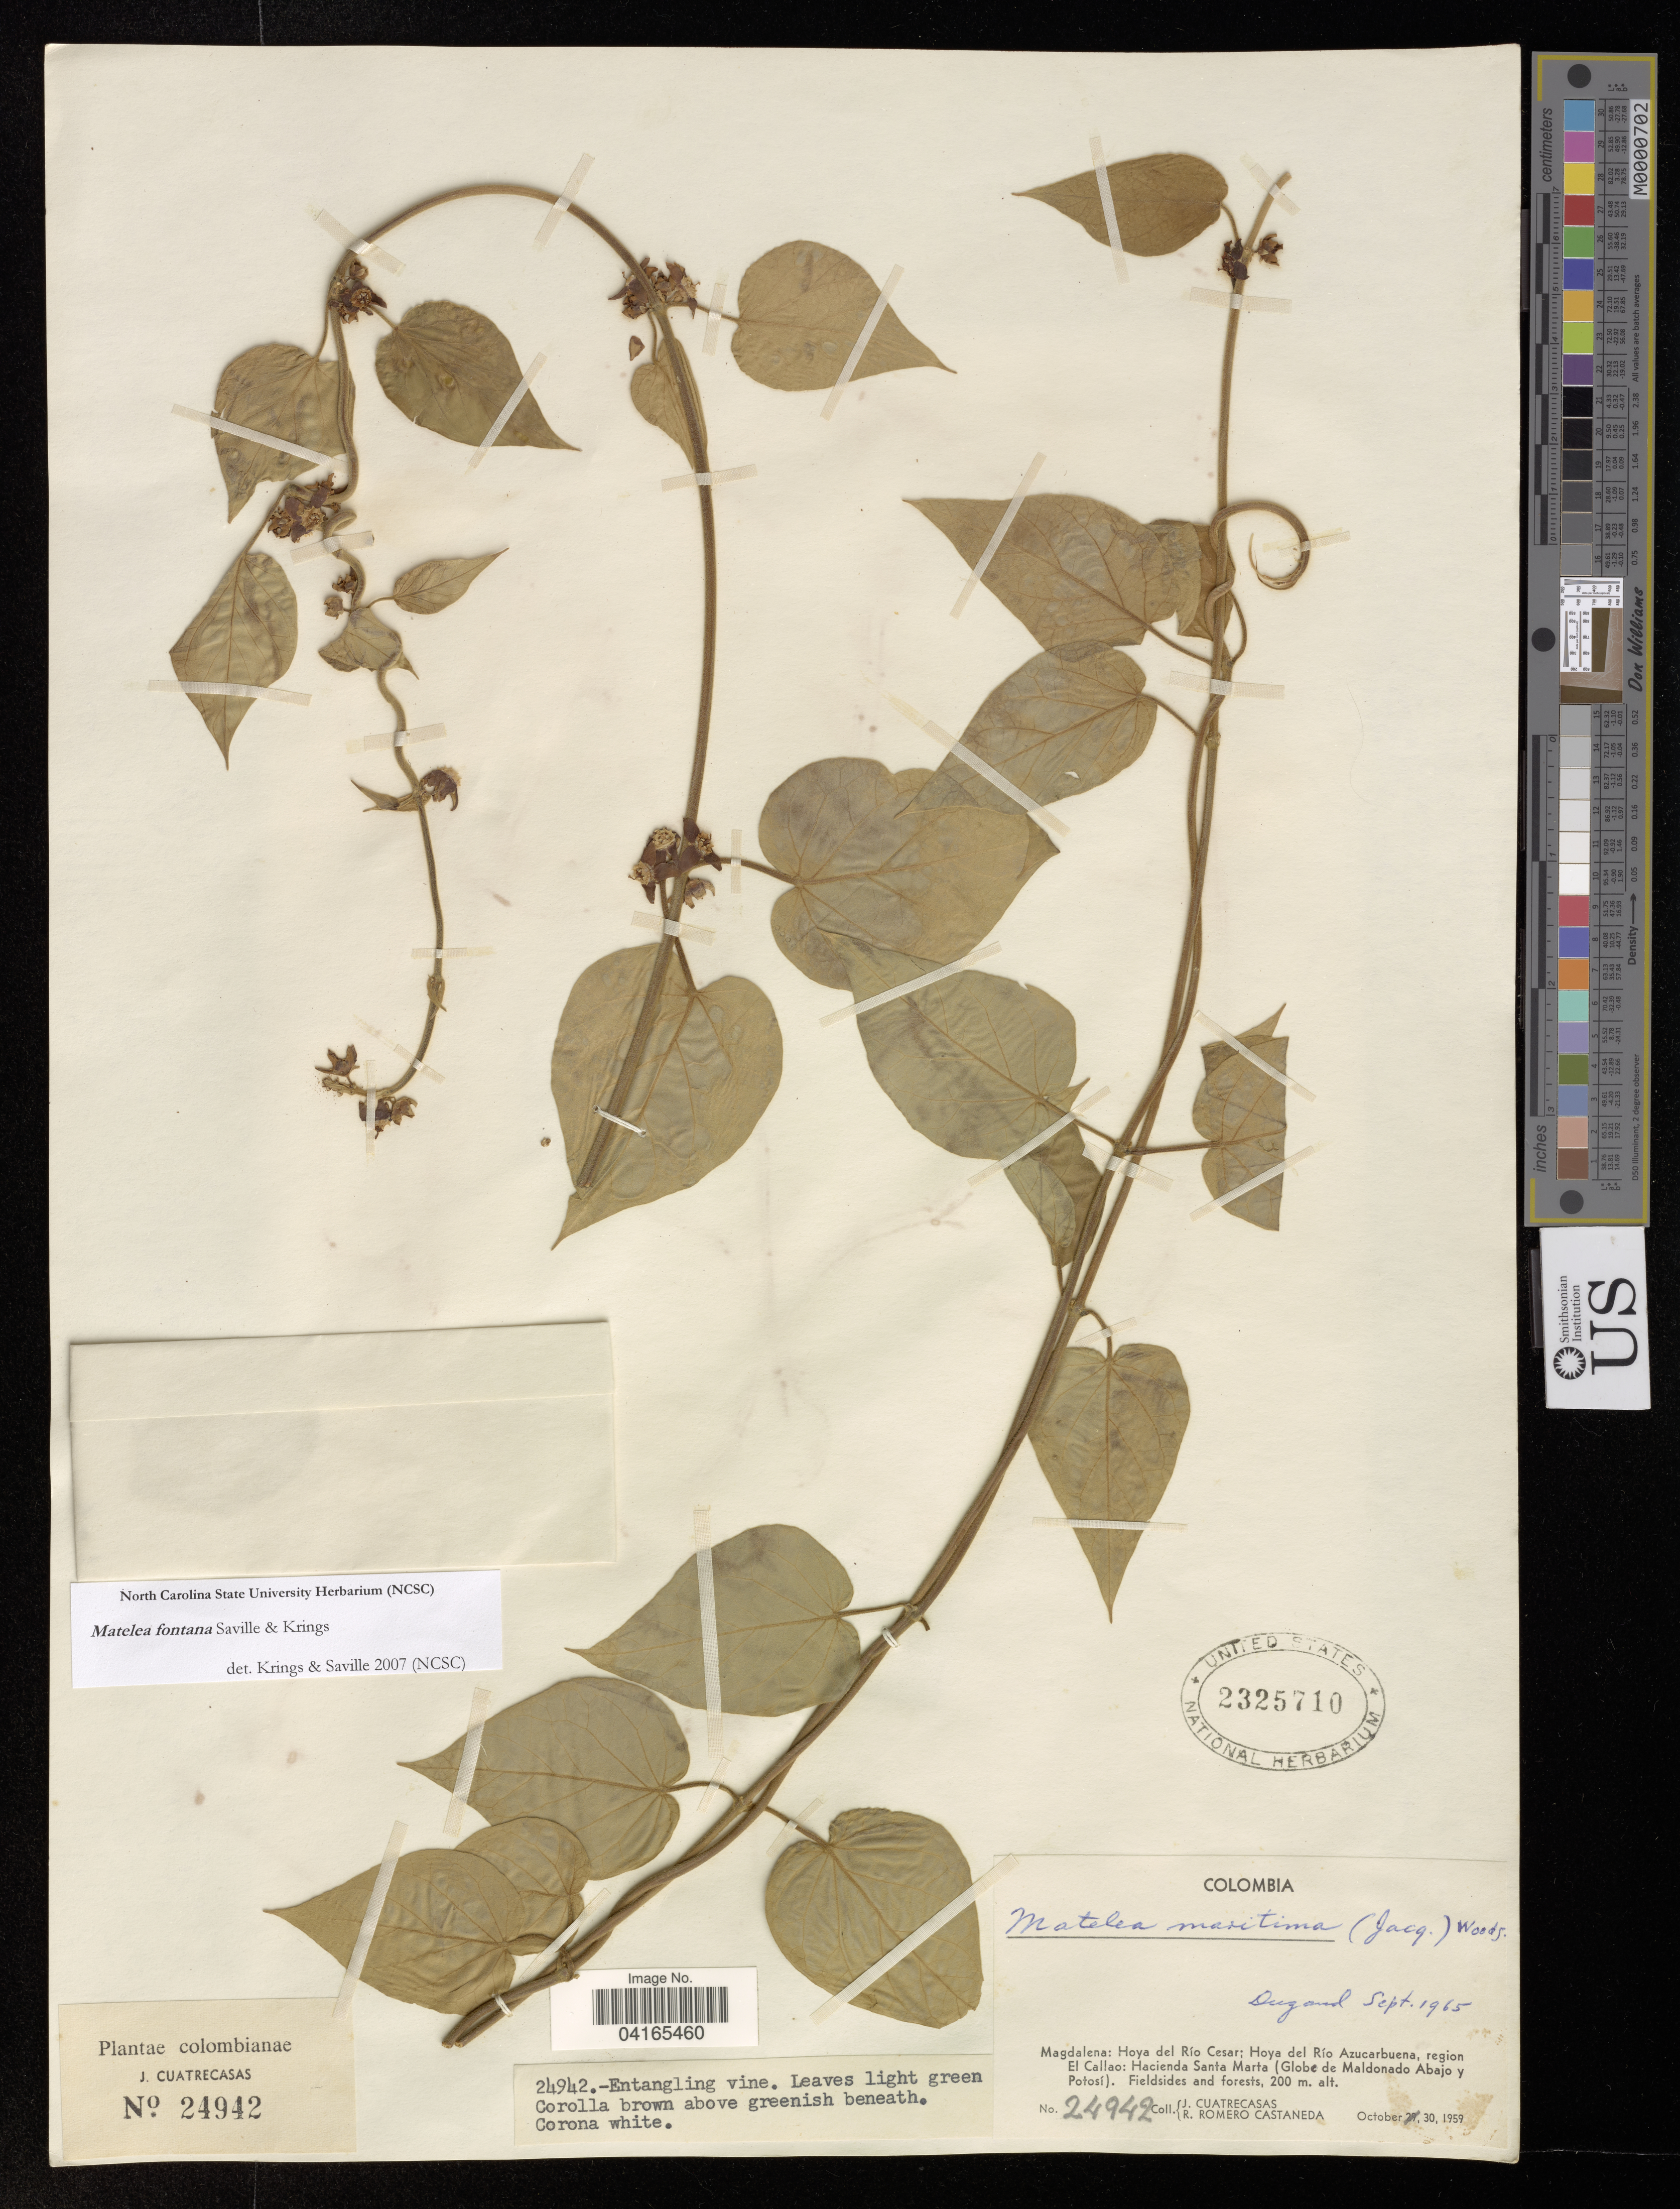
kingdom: Plantae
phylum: Tracheophyta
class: Magnoliopsida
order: Gentianales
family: Apocynaceae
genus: Matelea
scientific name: Matelea fontana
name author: Saville & Krings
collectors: J. Cuatrecasas & R. Romero Castañeda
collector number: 24942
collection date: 1959-10-30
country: Colombia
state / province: Magdalena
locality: Hoya del Río Cesar; Hoya del Río Azucarbuena, region El Callao: Hacienda Santa Marta (Globe de Maldonado Abajo y Potosí). Fieldsides and forests.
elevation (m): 200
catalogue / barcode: US 2325710